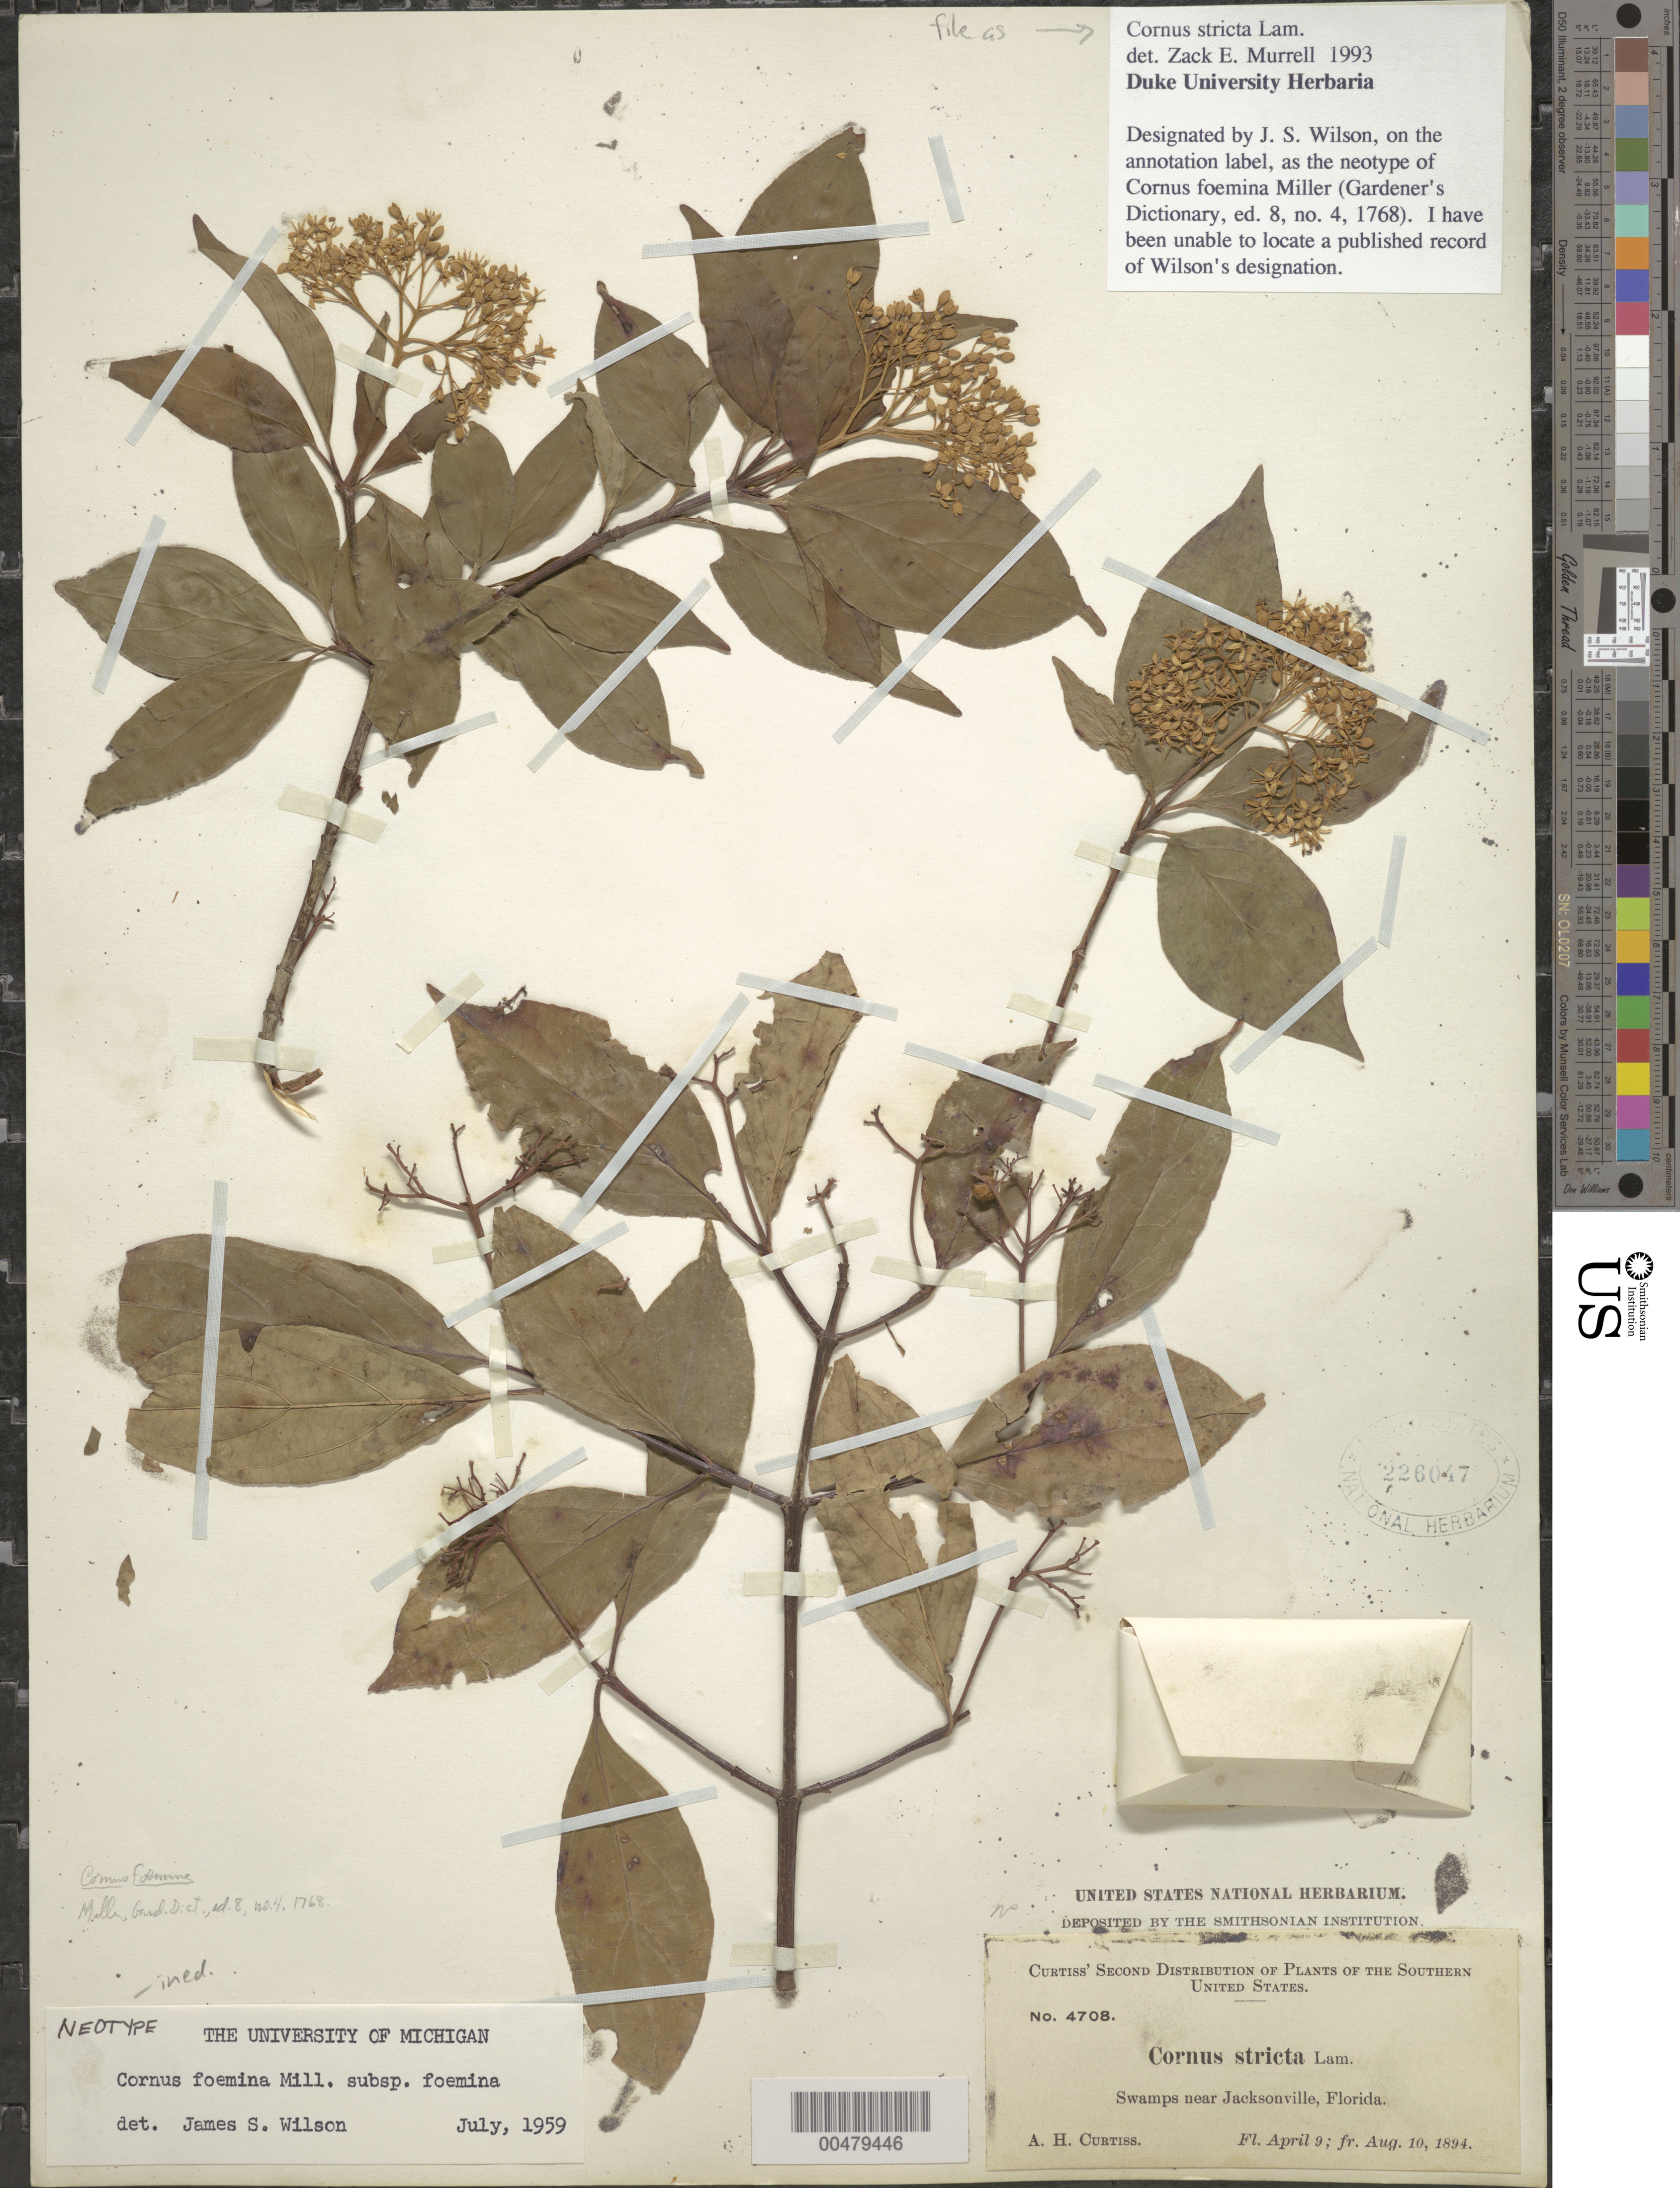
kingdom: Plantae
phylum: Tracheophyta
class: Magnoliopsida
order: Cornales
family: Cornaceae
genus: Cornus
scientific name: Cornus stricta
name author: Lam.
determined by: Murrell, Z. E.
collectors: A. H. Curtiss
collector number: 4708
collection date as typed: Fl. April 9; fr. Aug. 10, 1894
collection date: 1894-04-09,1894-08-10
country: United States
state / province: Florida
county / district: Duval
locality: Swamps near Jacksonville.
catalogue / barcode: US 226047